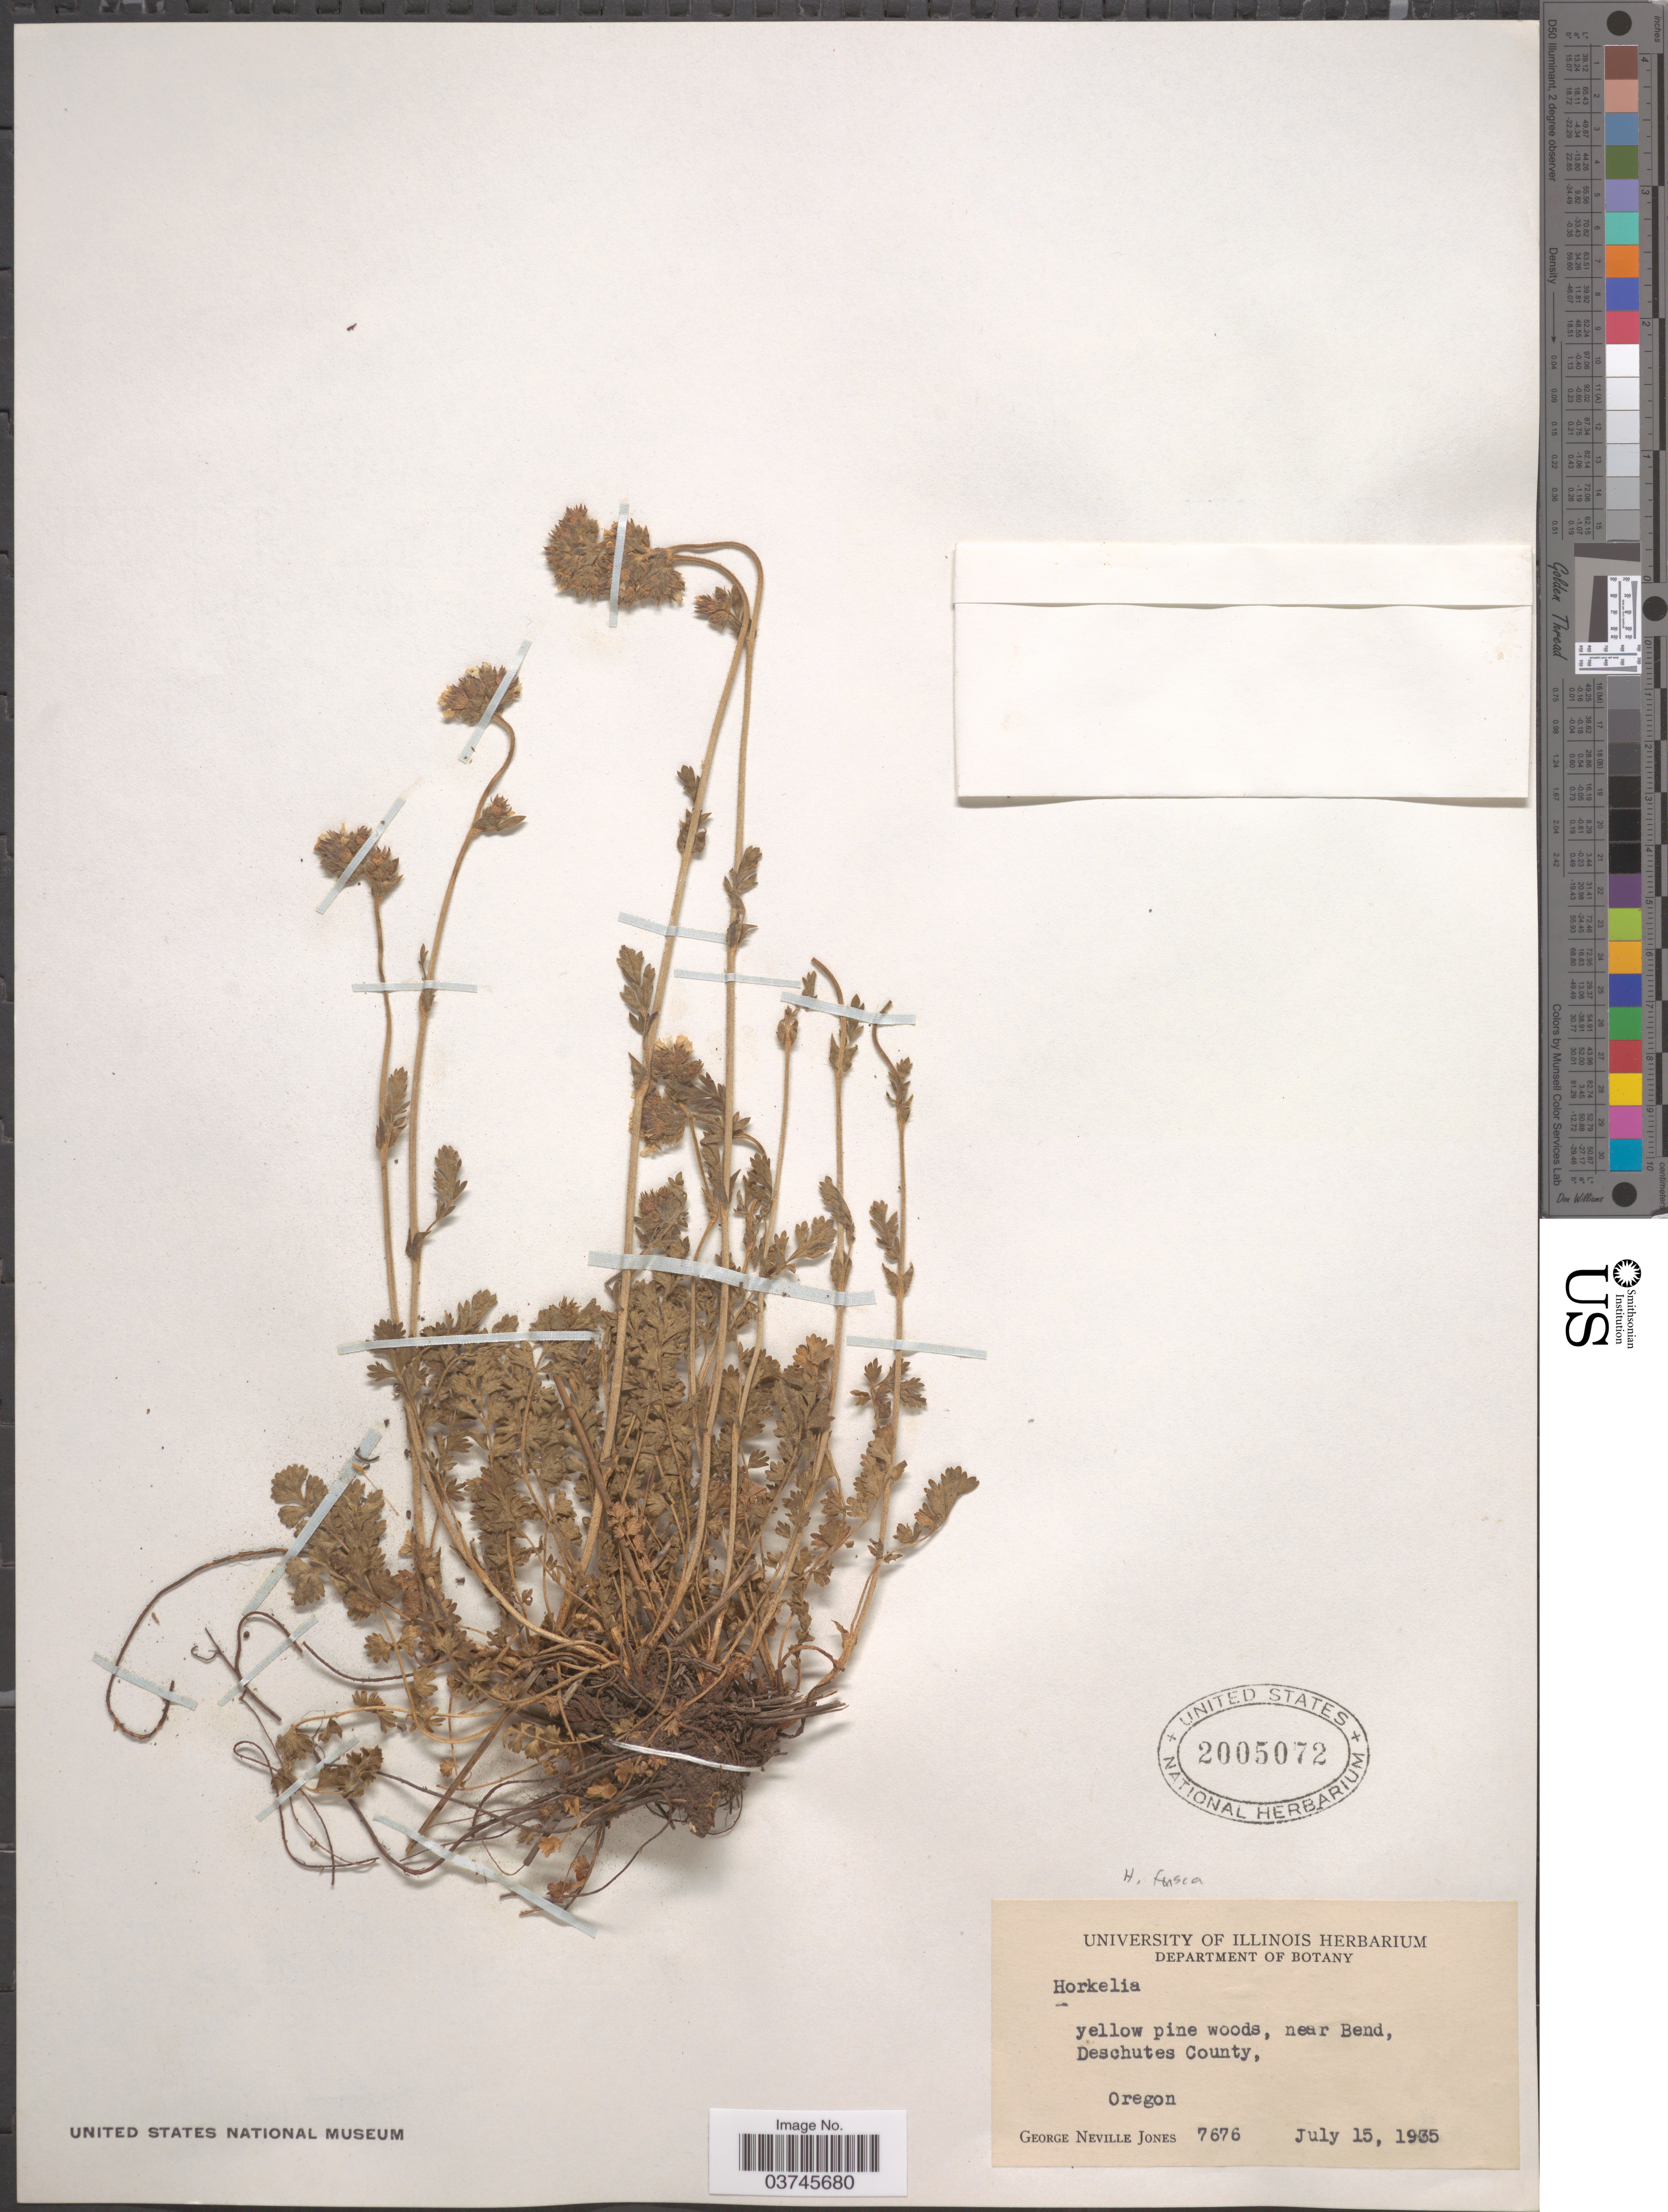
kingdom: Plantae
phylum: Tracheophyta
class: Magnoliopsida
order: Rosales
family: Rosaceae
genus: Potentilla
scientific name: Potentilla douglasii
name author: Greene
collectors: G. N. Jones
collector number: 7676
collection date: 1935-07-15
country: United States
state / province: Oregon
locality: Near Bend, Deschutes County.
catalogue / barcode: US 2005072